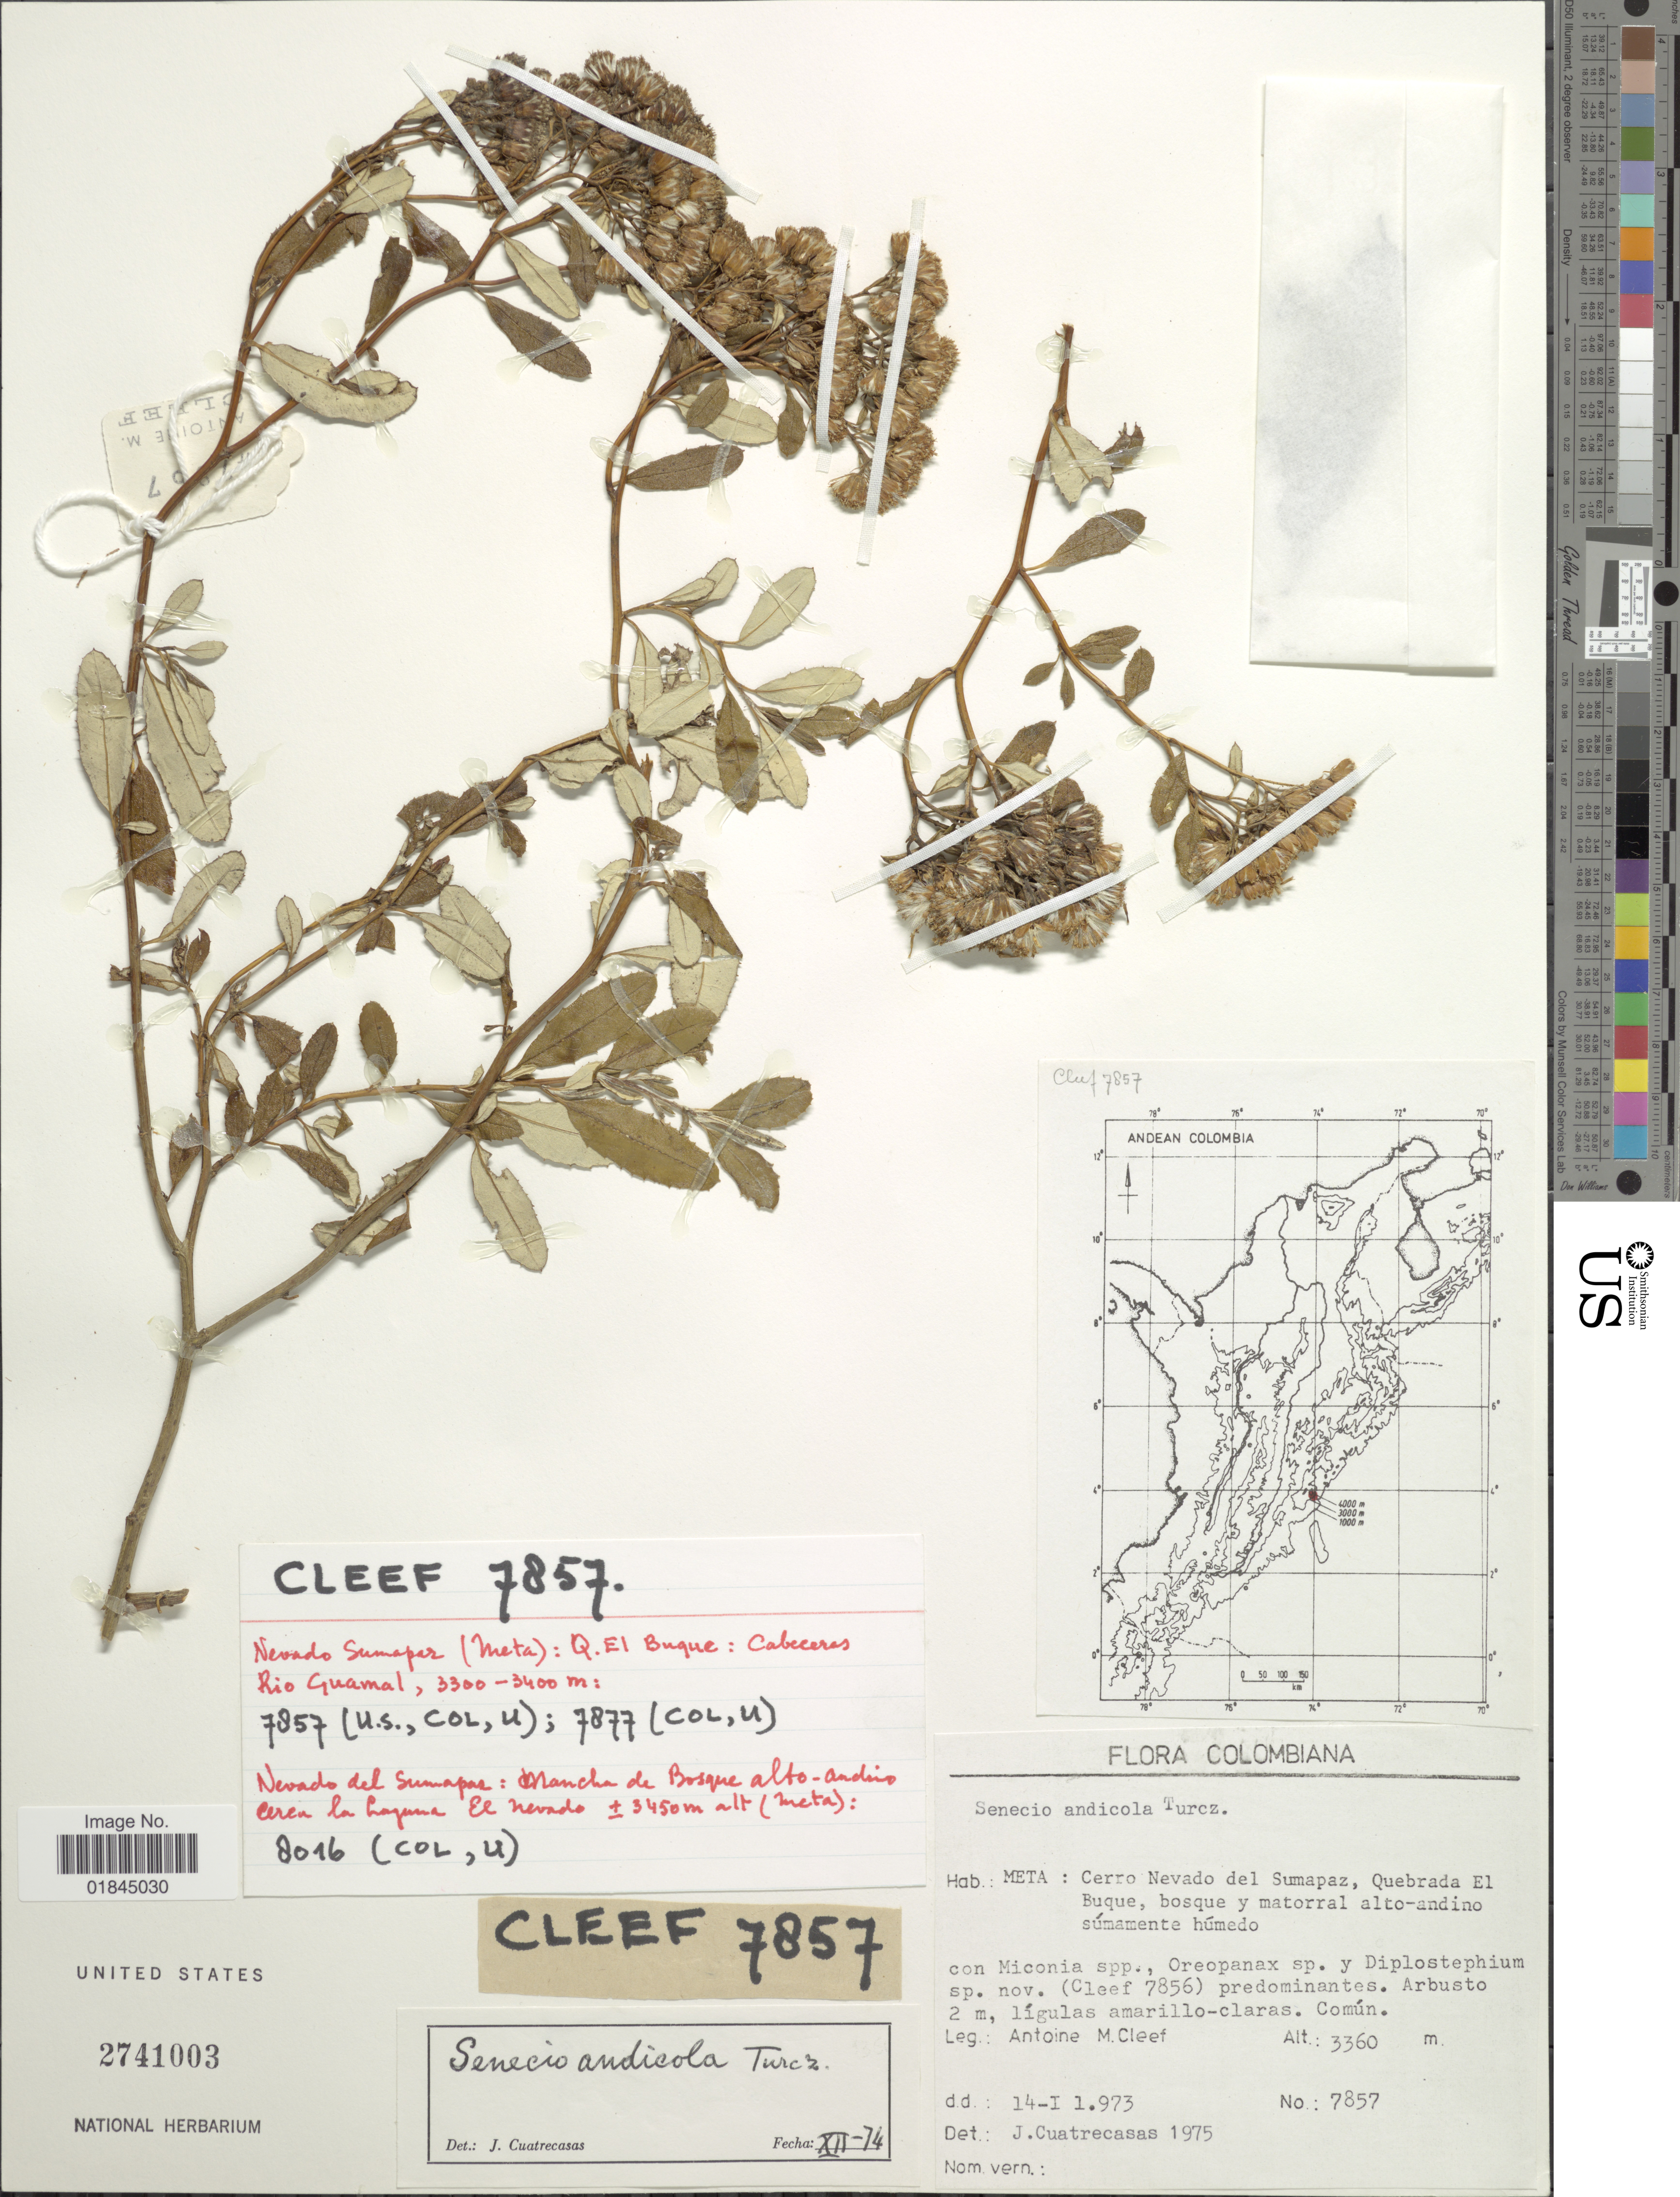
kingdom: Plantae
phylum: Tracheophyta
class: Magnoliopsida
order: Asterales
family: Asteraceae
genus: Pentacalia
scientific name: Pentacalia andicola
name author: (Turcz.) Cuatrec.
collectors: A. M. Cleef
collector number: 7857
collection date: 1973-01-14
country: Colombia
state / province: Meta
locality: Cerro Nevado del Sumaoaz, Quebrada El Buque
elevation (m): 3360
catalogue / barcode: US 2741003